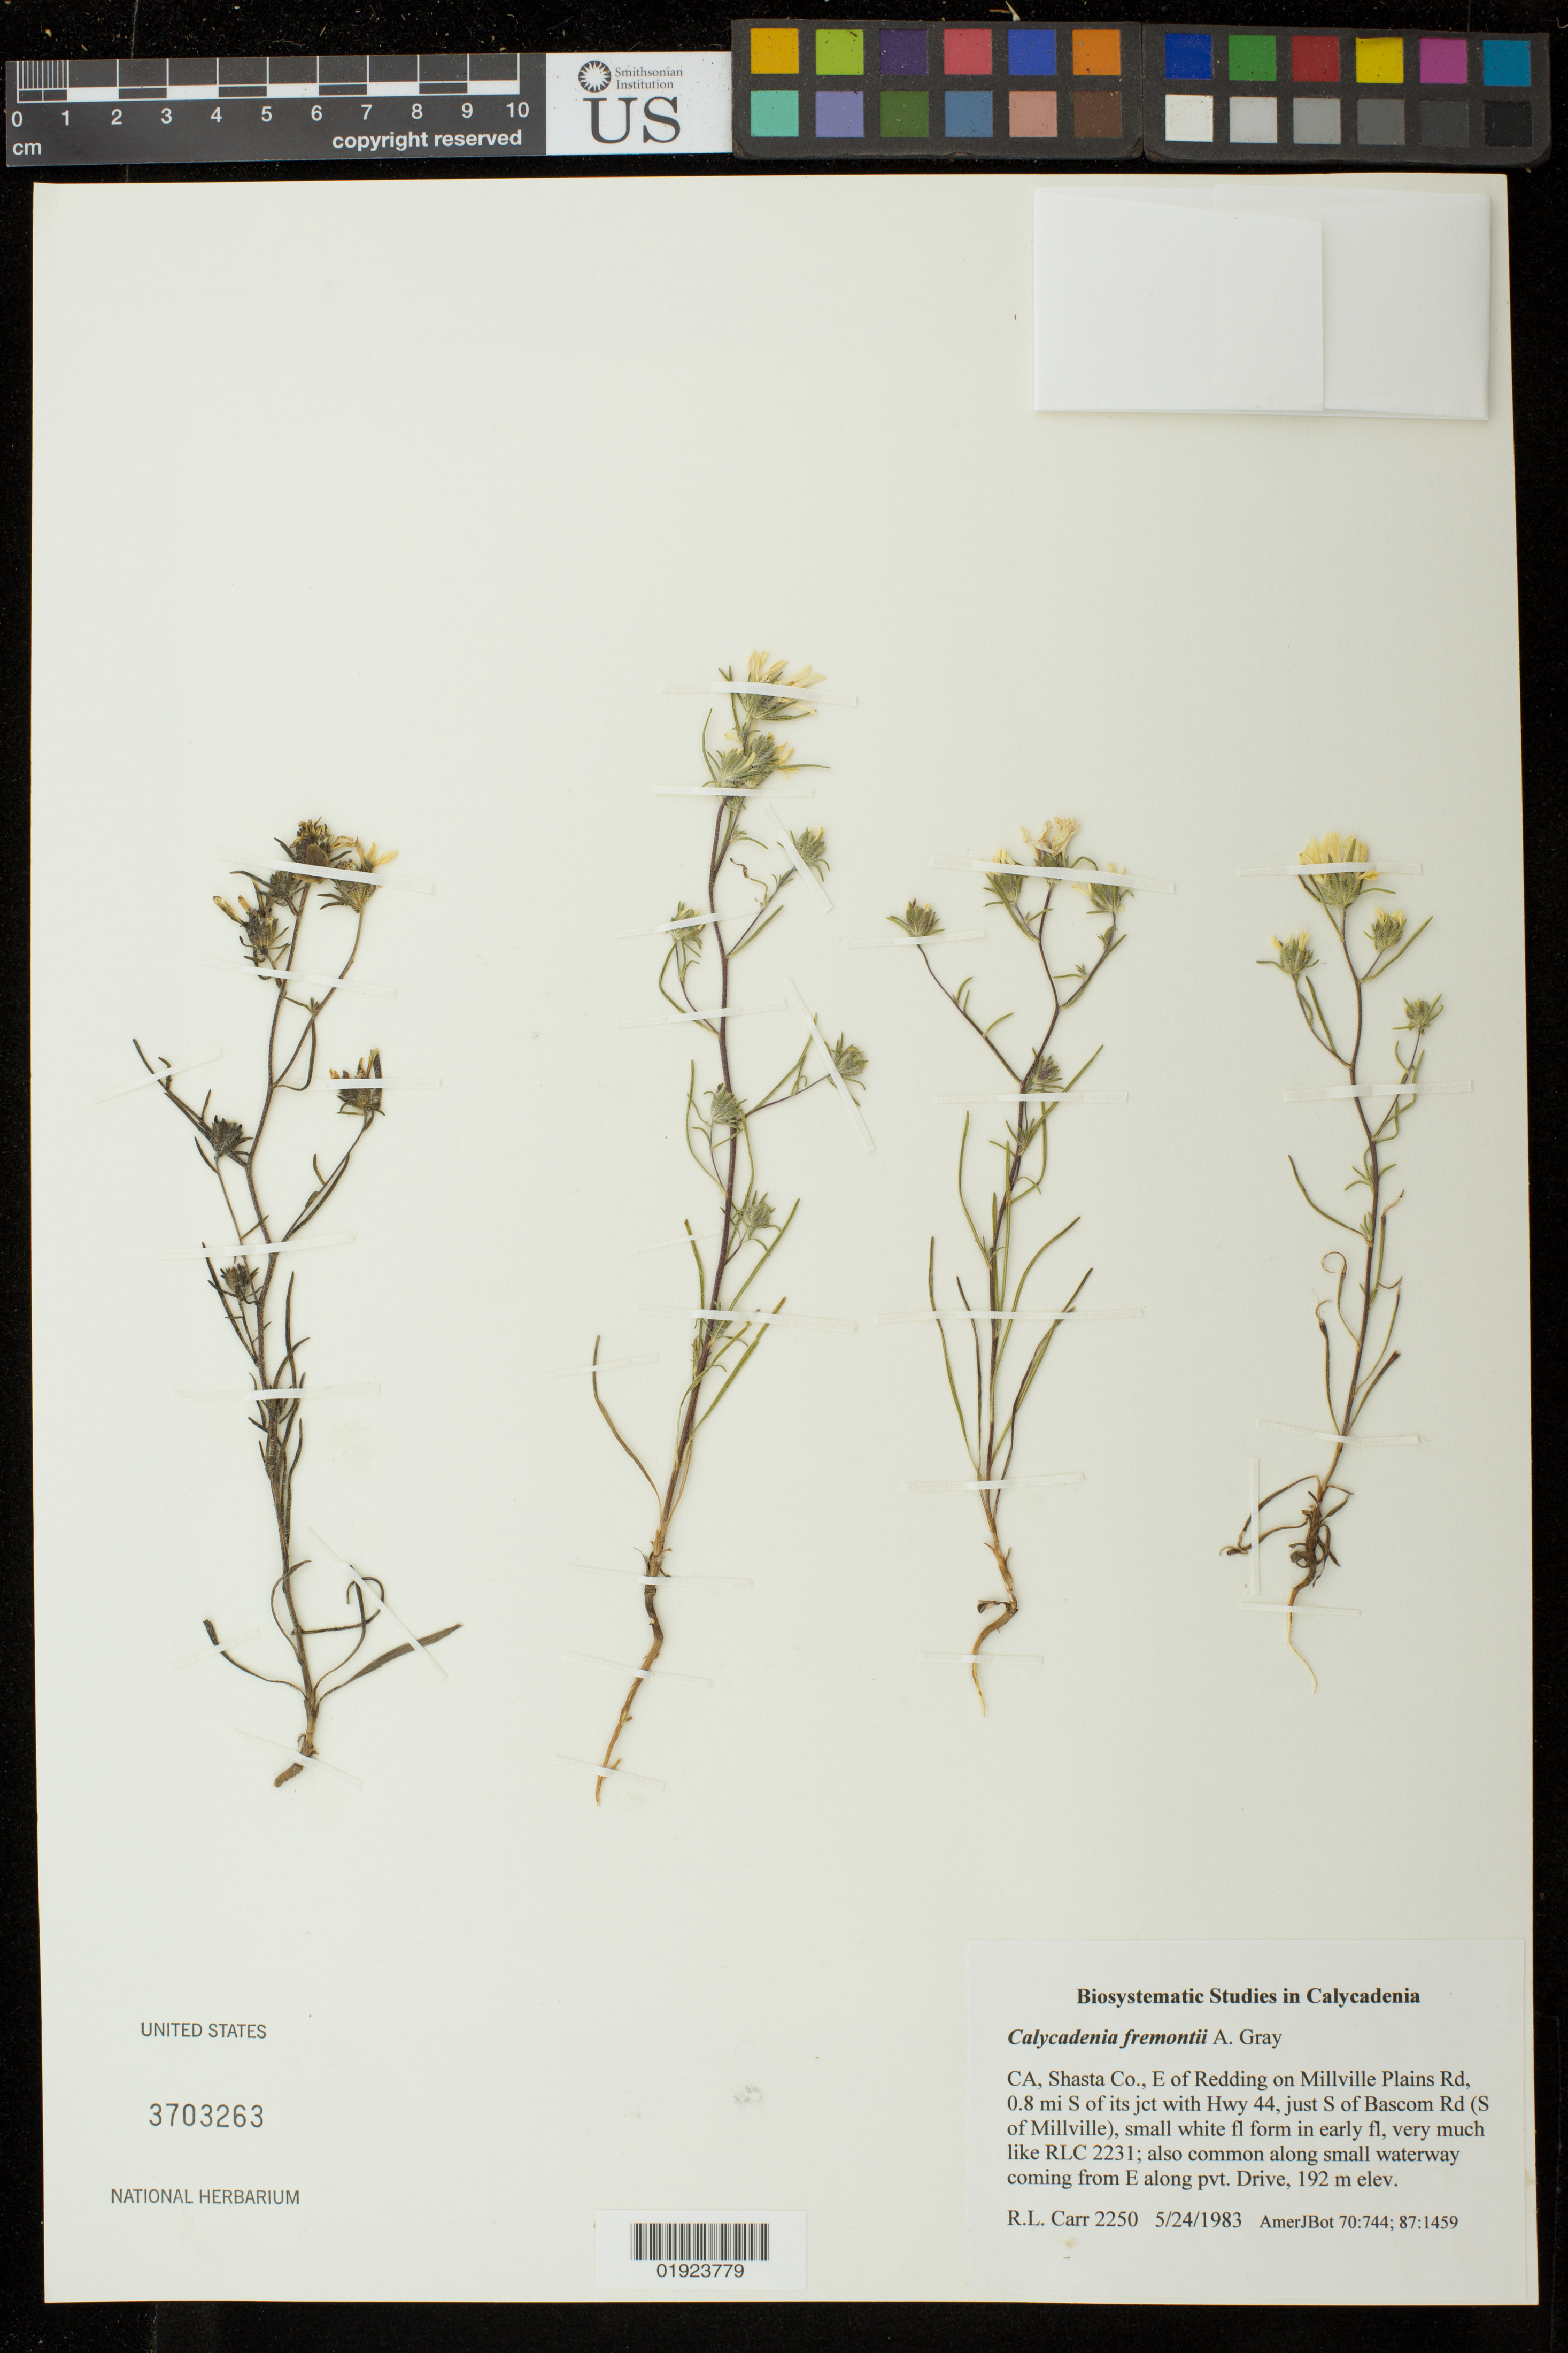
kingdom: Plantae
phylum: Tracheophyta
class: Magnoliopsida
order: Asterales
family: Asteraceae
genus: Calycadenia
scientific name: Calycadenia fremontii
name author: A. Gray in Emory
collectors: R. Carr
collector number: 2250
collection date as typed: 5/24/1983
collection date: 1983-05-24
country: United States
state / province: California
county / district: Shasta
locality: E of Redding on Millville Plains Rd, 0.8 mi S of its jct with Hwy 44, just S of Bascom Rd (S of Millville), common along small waterway coming from E along pvt. Drive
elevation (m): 192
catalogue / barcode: US 3703263